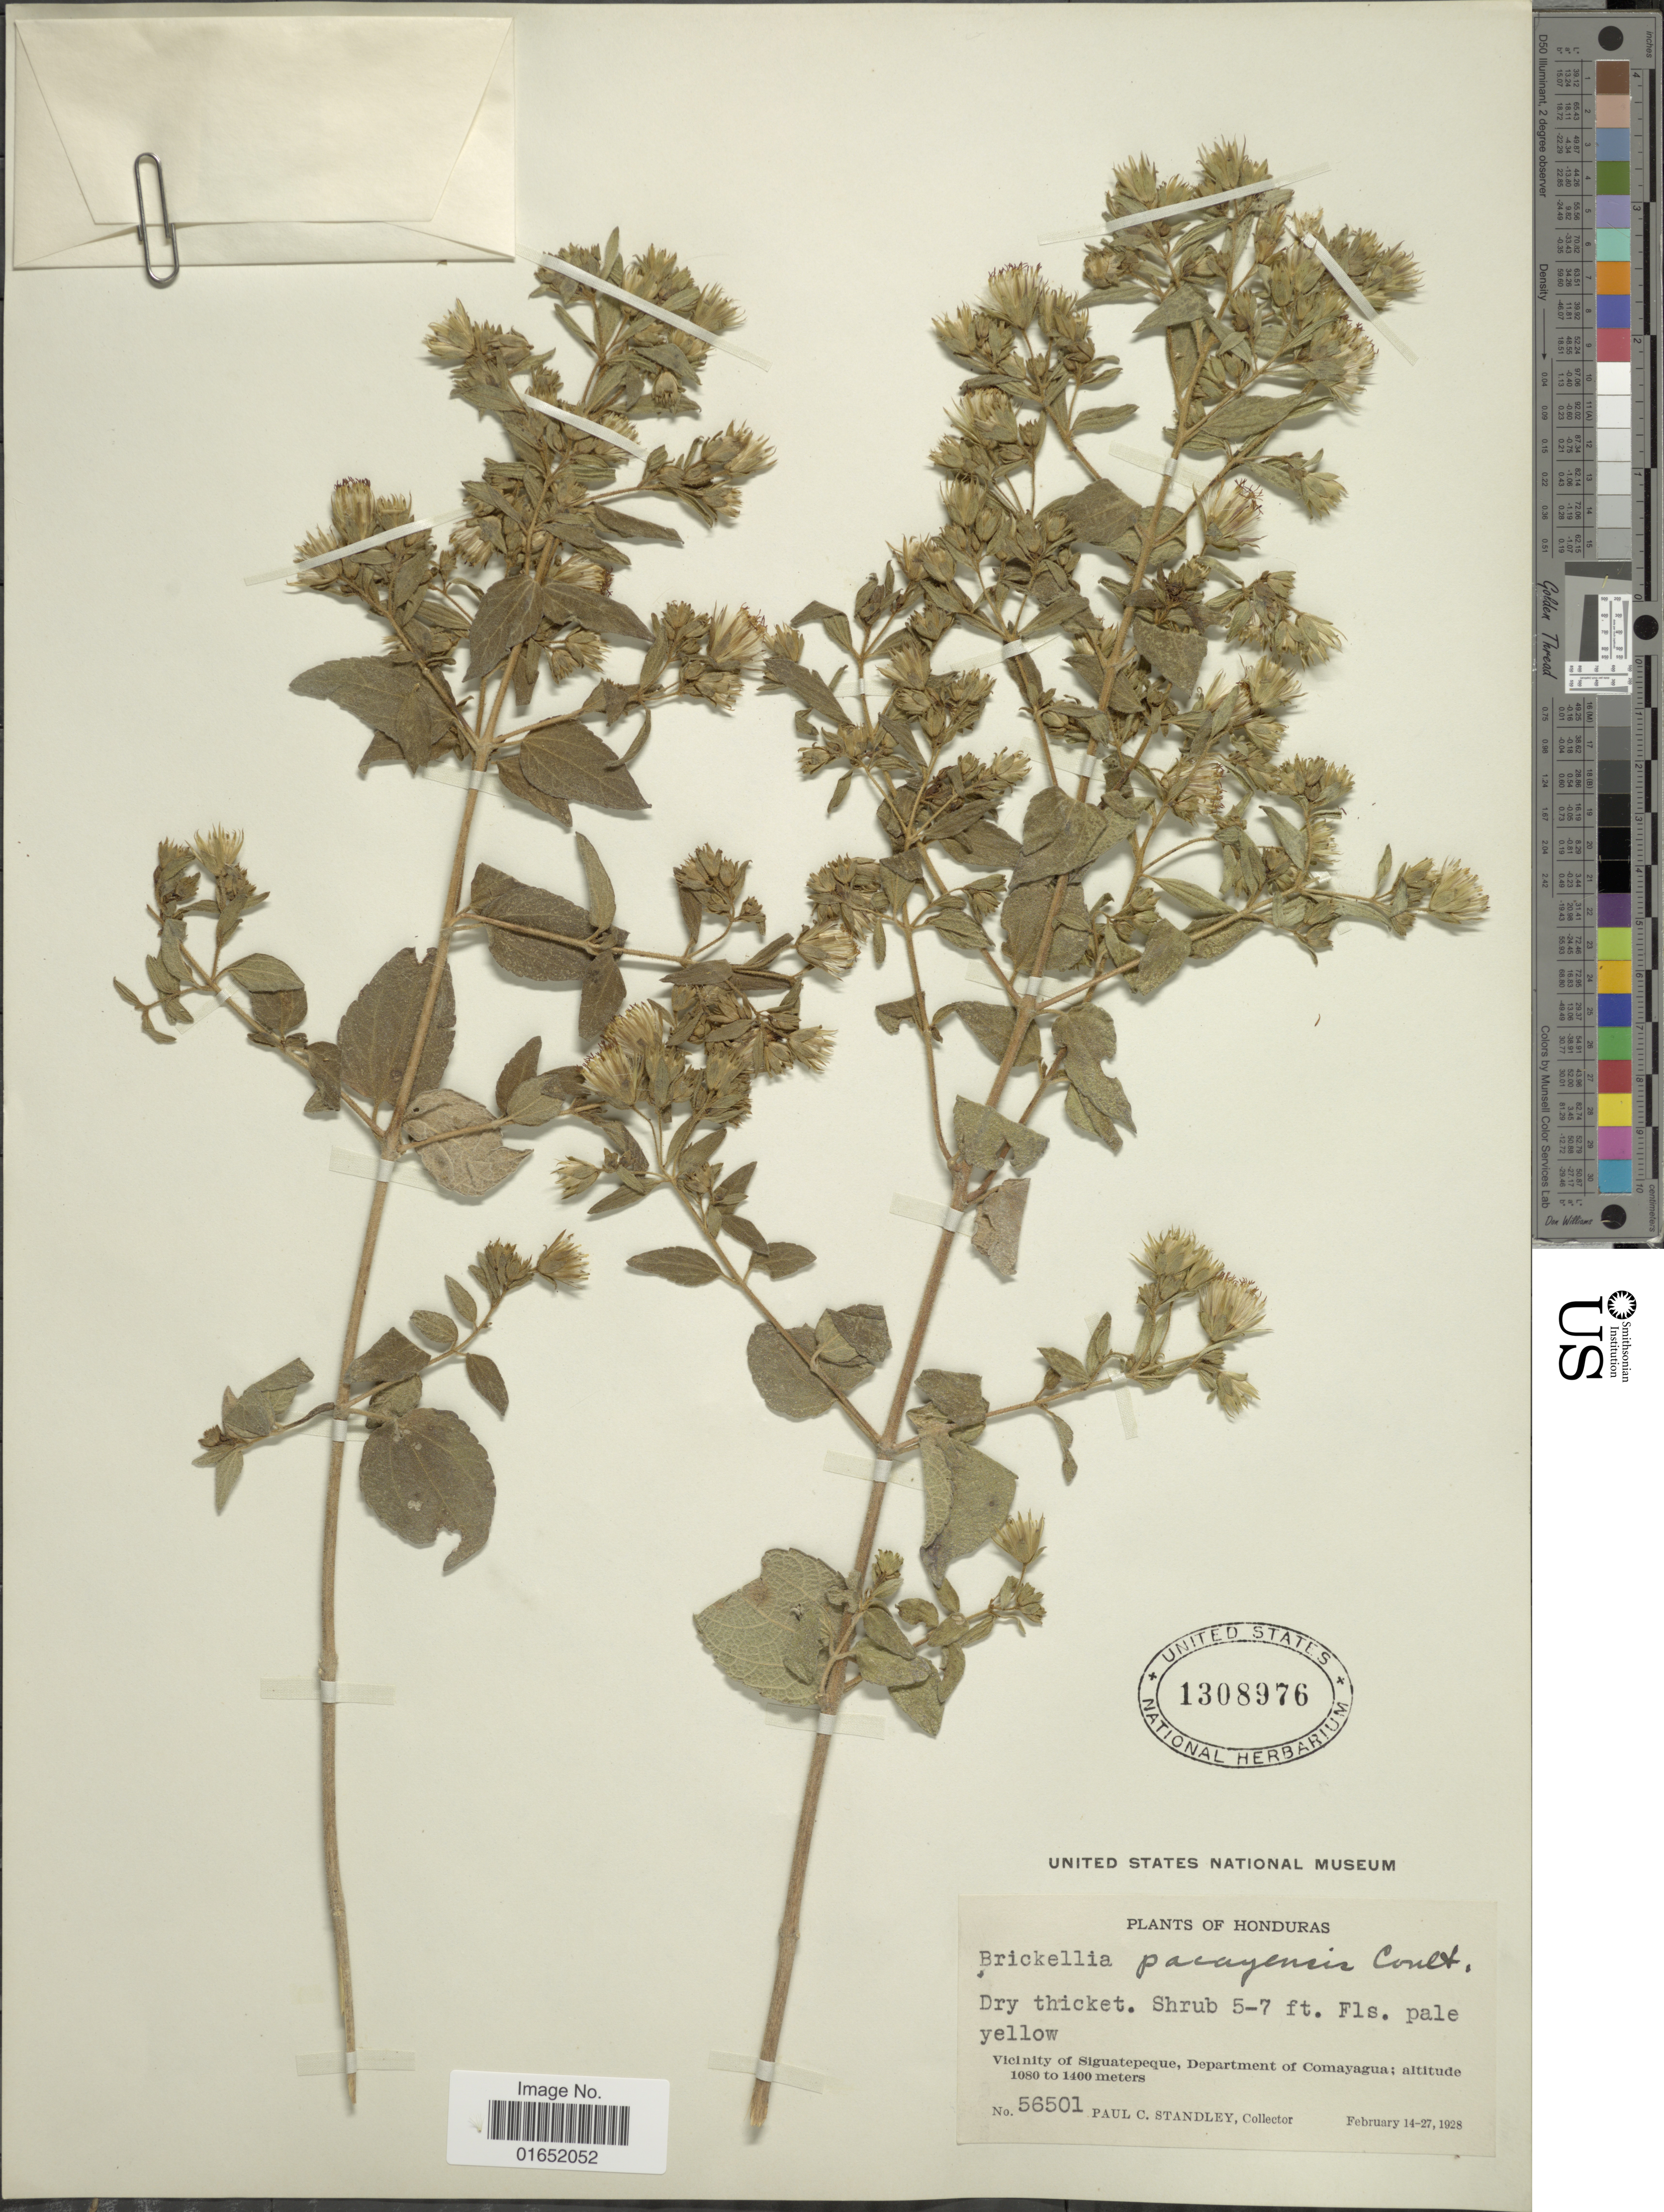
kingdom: Plantae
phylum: Tracheophyta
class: Magnoliopsida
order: Asterales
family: Asteraceae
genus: Brickellia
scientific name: Brickellia pacayensis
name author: J.M. Coult.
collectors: P. C. Standley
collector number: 56501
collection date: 1928-02-14/1928-02-27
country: Honduras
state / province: Comayagua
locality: Vicinity of Siguatepeque, Department of Comayagua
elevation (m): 1080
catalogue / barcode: US 1308976